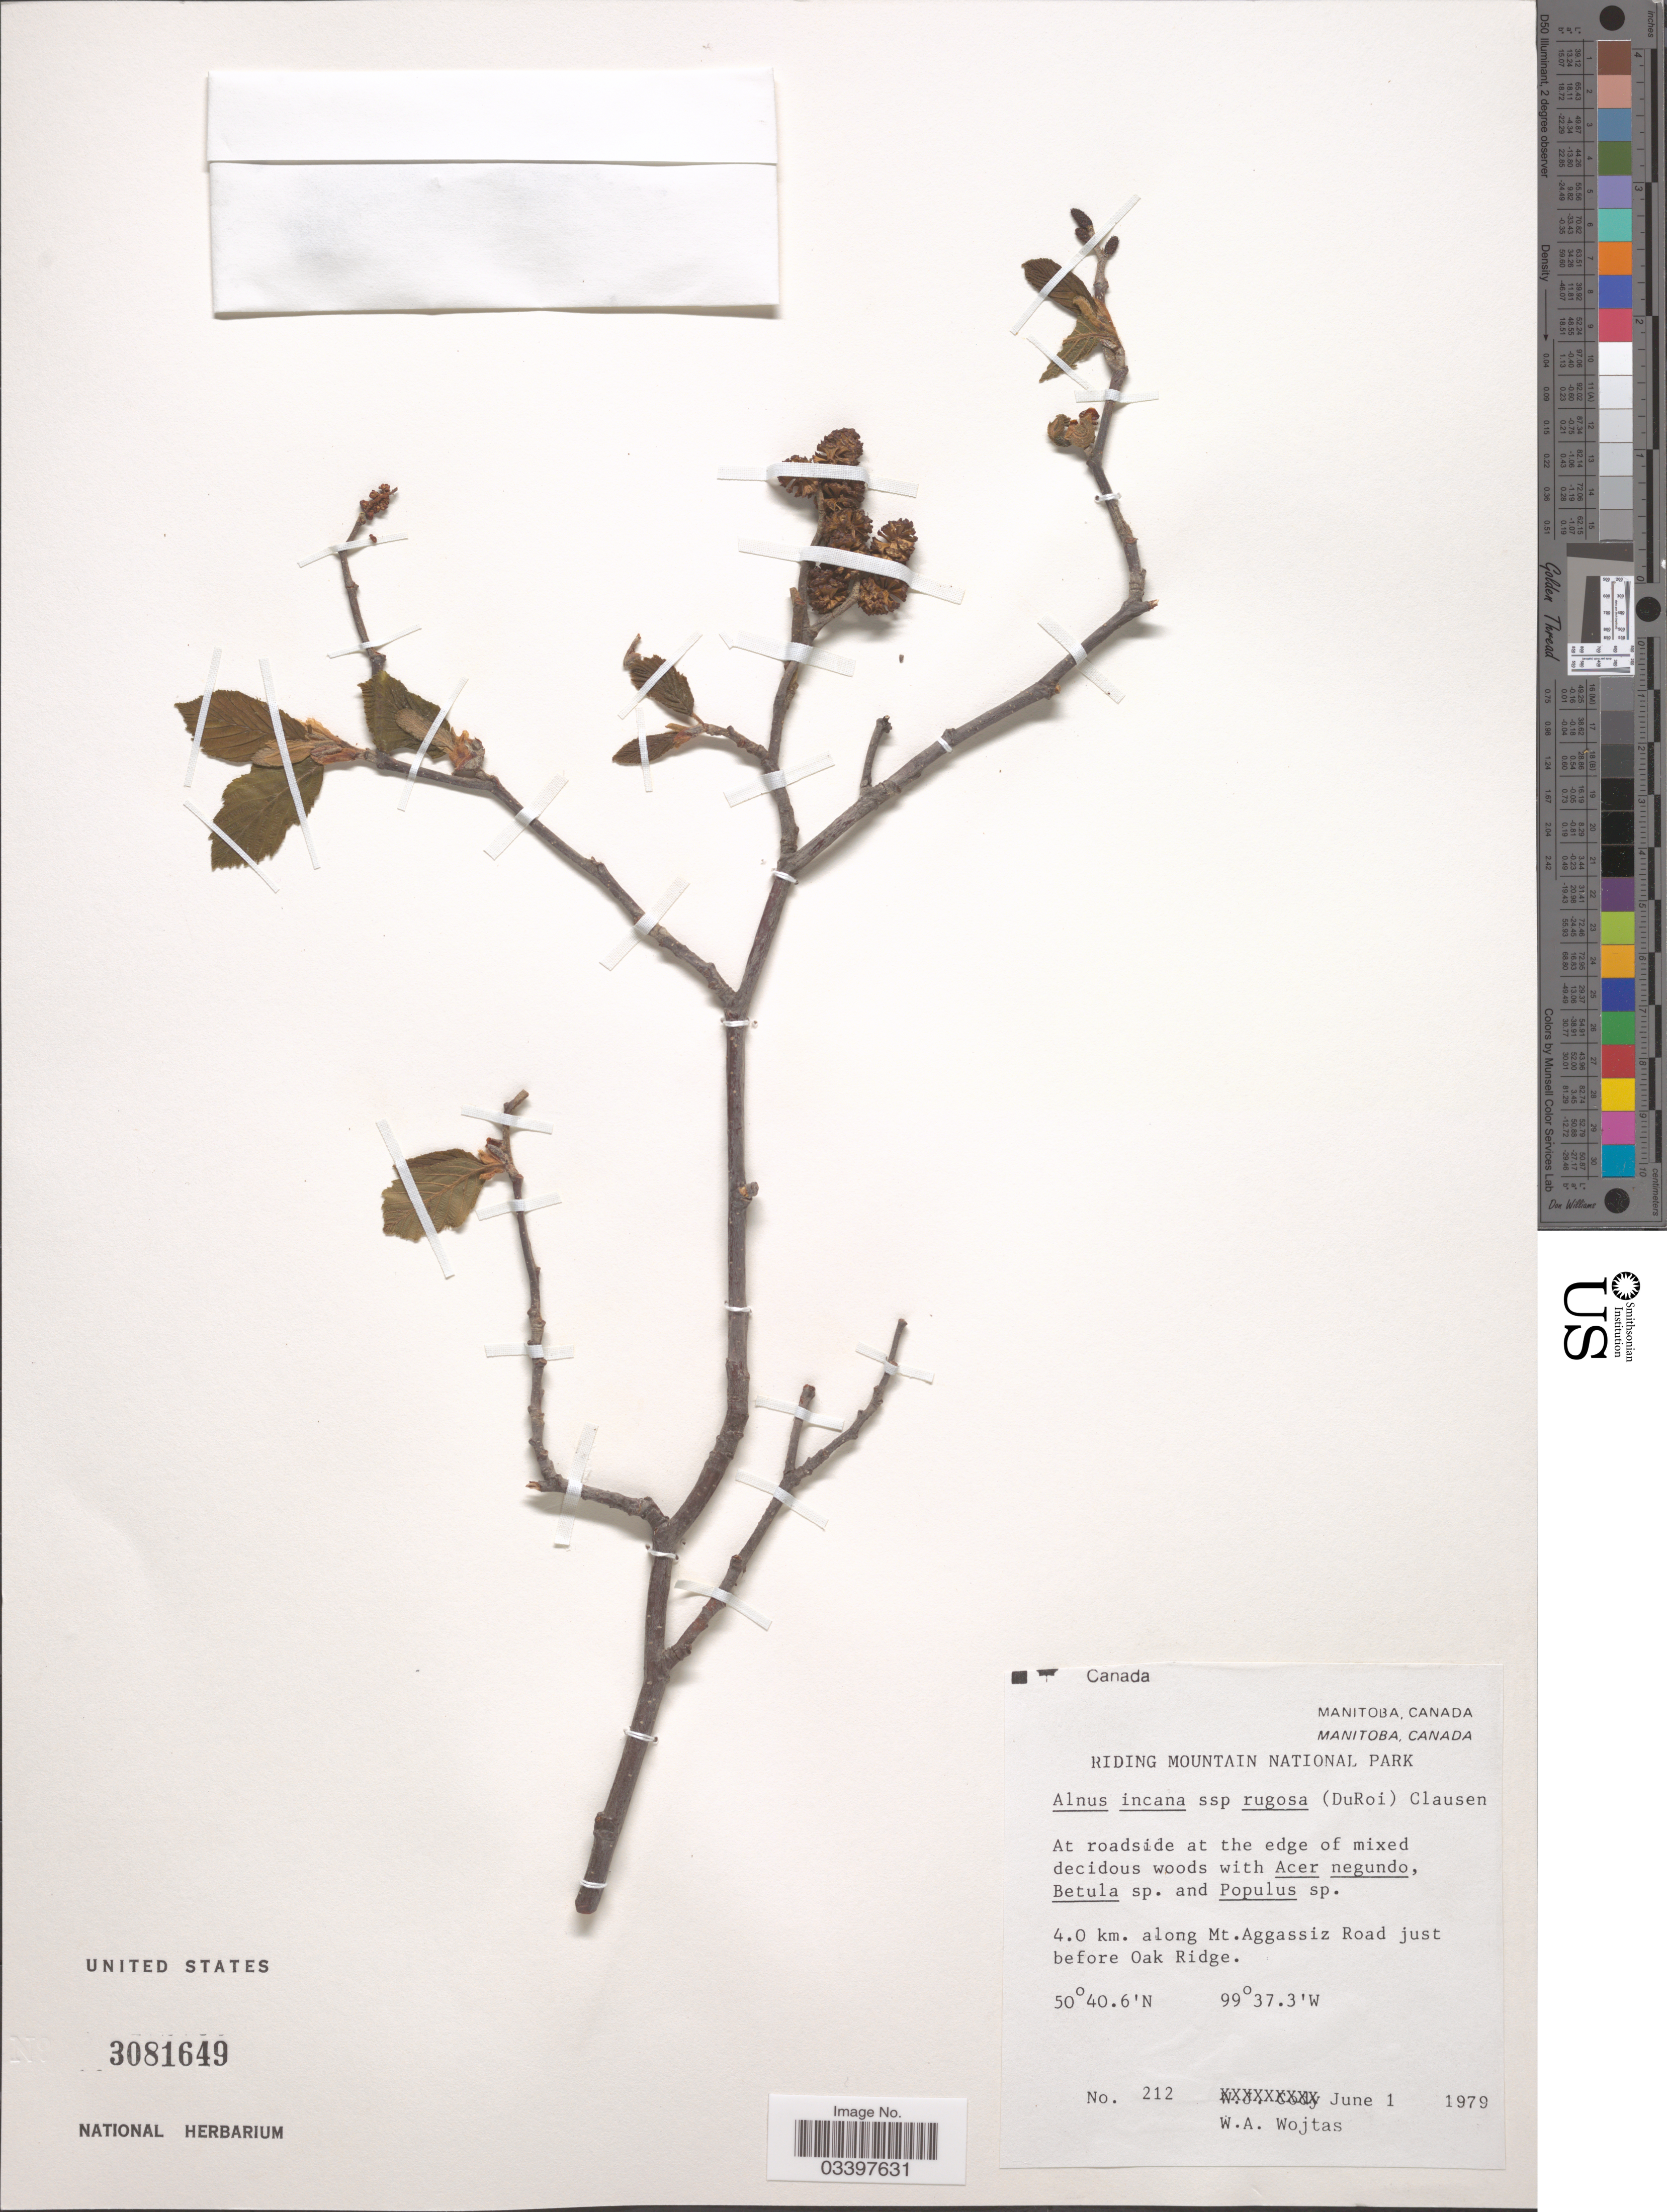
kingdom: Plantae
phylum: Tracheophyta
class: Magnoliopsida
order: Fagales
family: Betulaceae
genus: Alnus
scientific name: Alnus incana subsp. rugosa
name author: (Du Roi) R.T. Clausen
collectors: W. Wojtas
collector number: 212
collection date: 1979-06-01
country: Canada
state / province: Manitoba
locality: Riding Mountain National Park. 4.0 km. along Mt. Aggassiz Road just before Oak Ridge.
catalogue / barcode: US 3081649